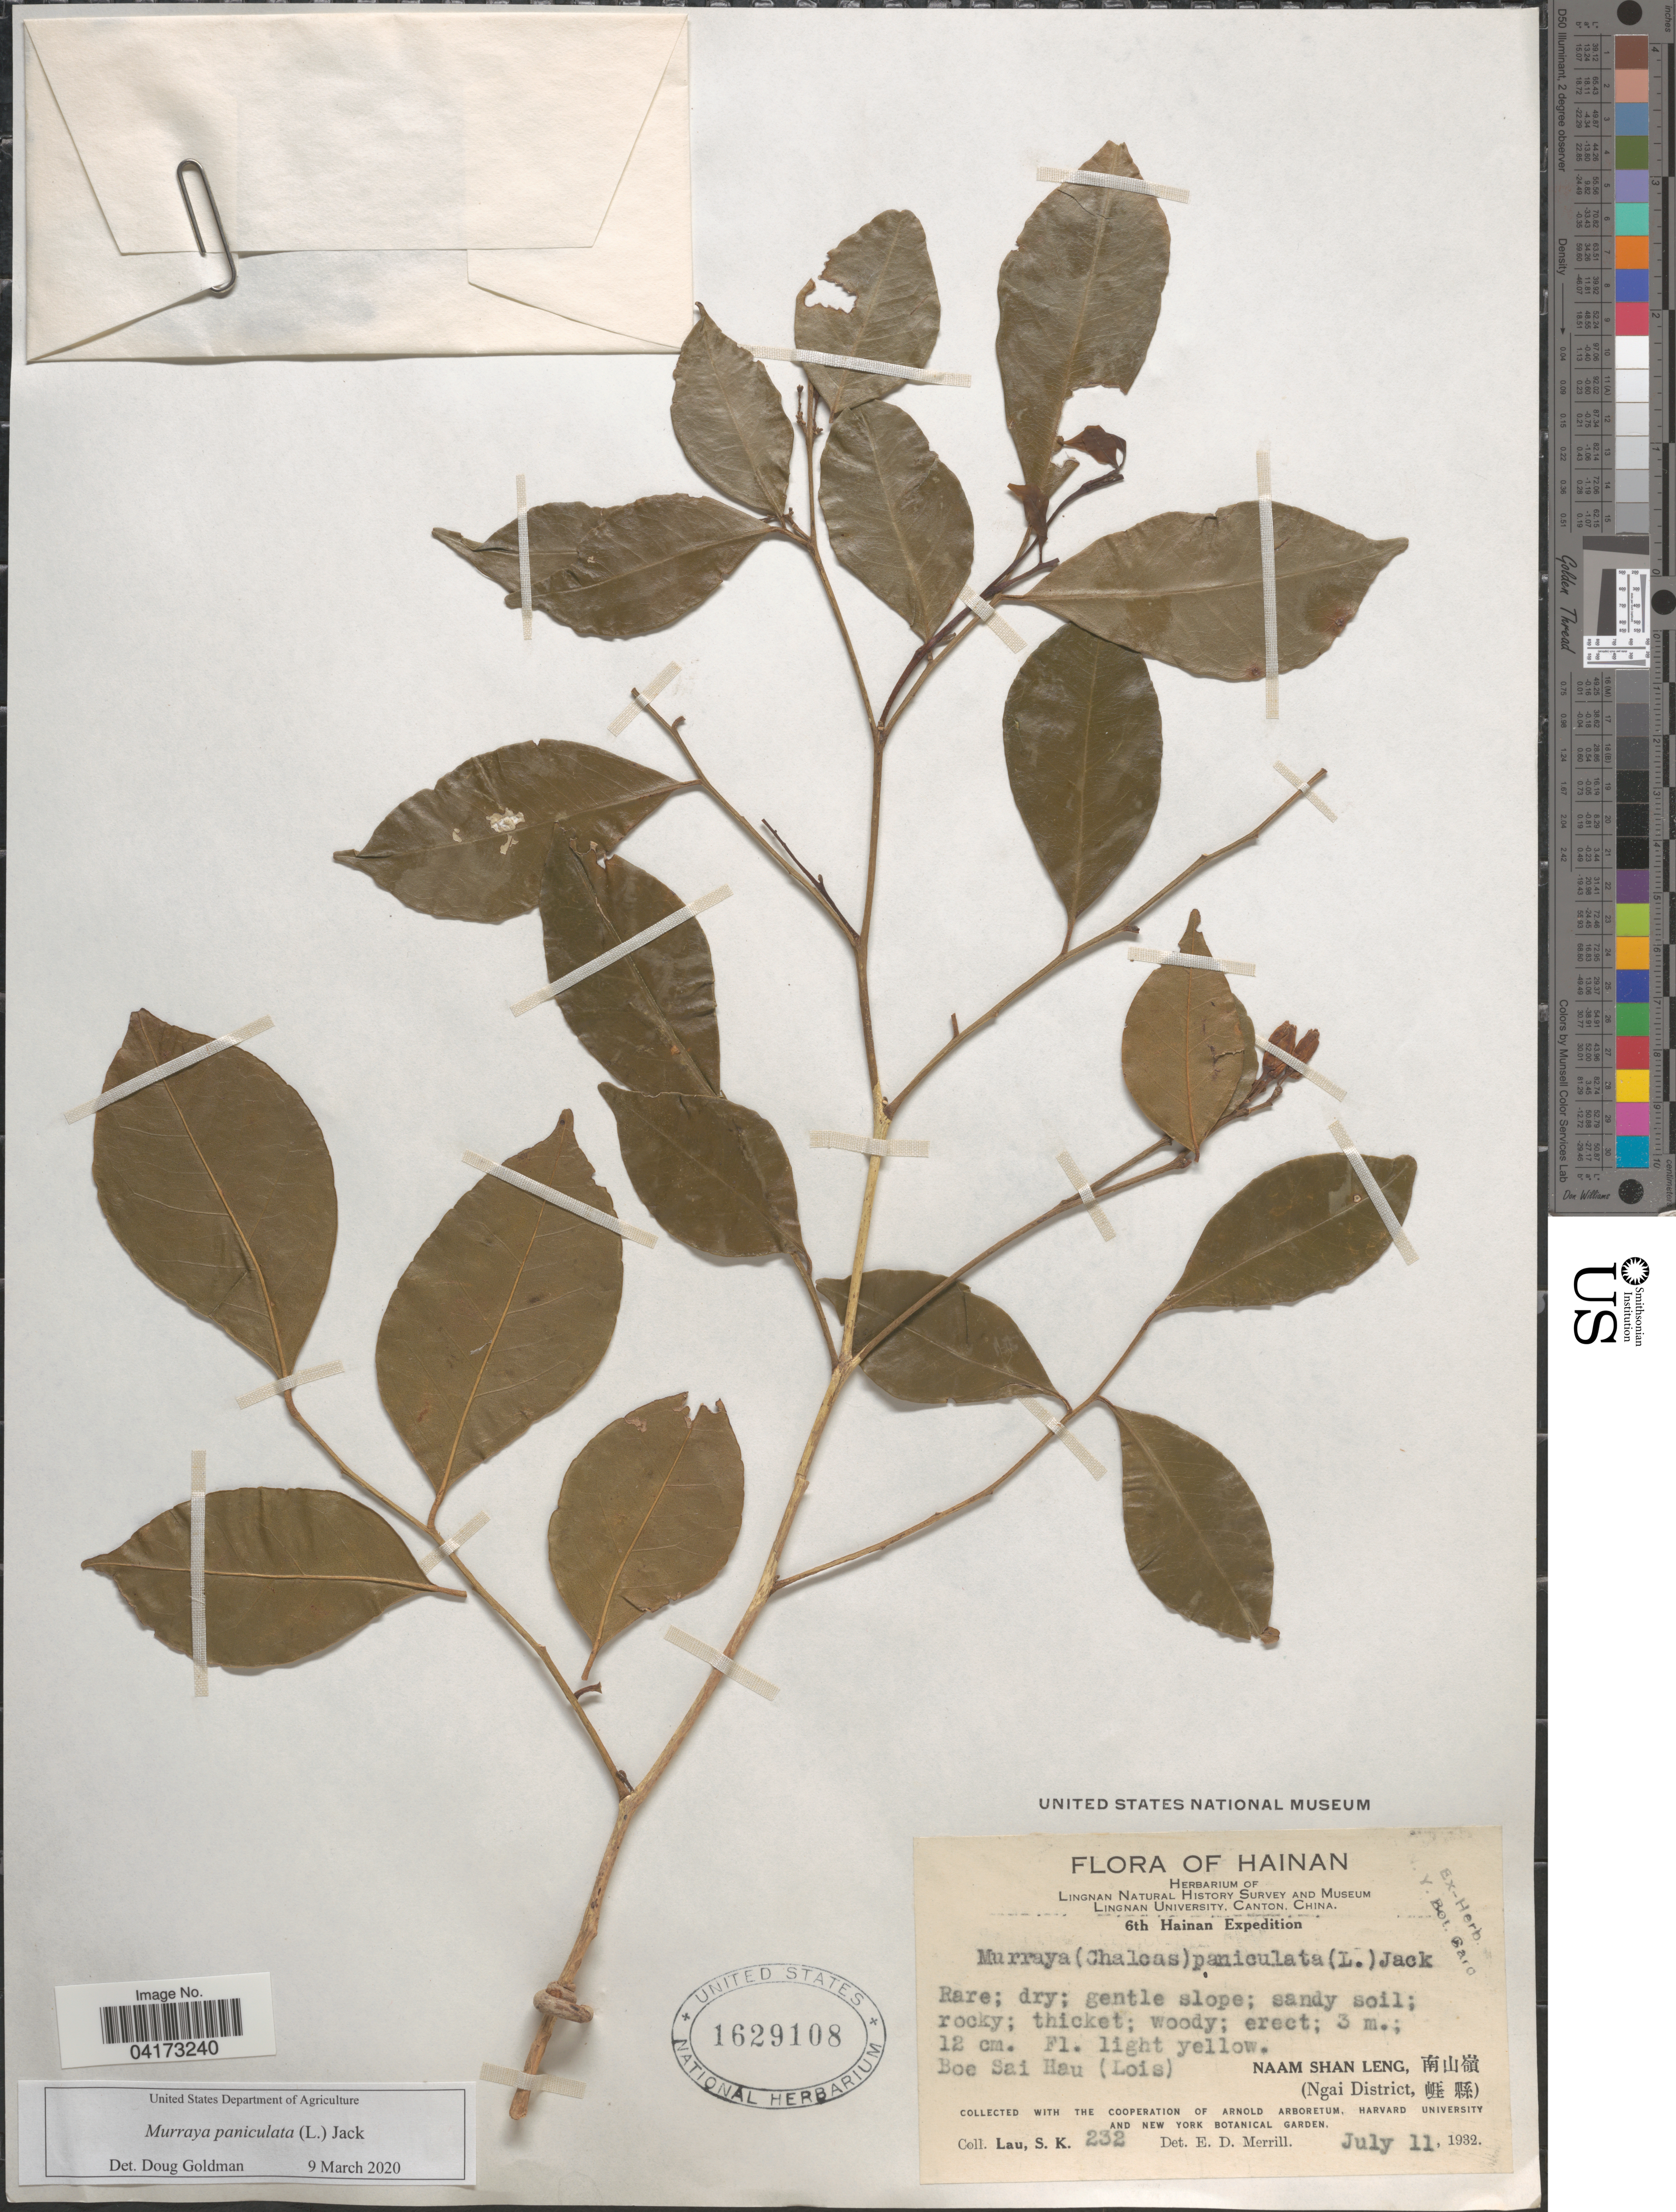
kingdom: Plantae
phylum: Tracheophyta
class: Magnoliopsida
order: Sapindales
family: Rutaceae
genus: Murraya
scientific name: Murraya paniculata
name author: (L.) Jack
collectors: S. K. Lau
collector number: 232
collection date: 1932-07-11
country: China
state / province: Hainan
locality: Lingnan Natural History Survey. Boe Sai Hau (Lois). Naam Shan Leng, (Ngai District)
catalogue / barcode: US 1629108